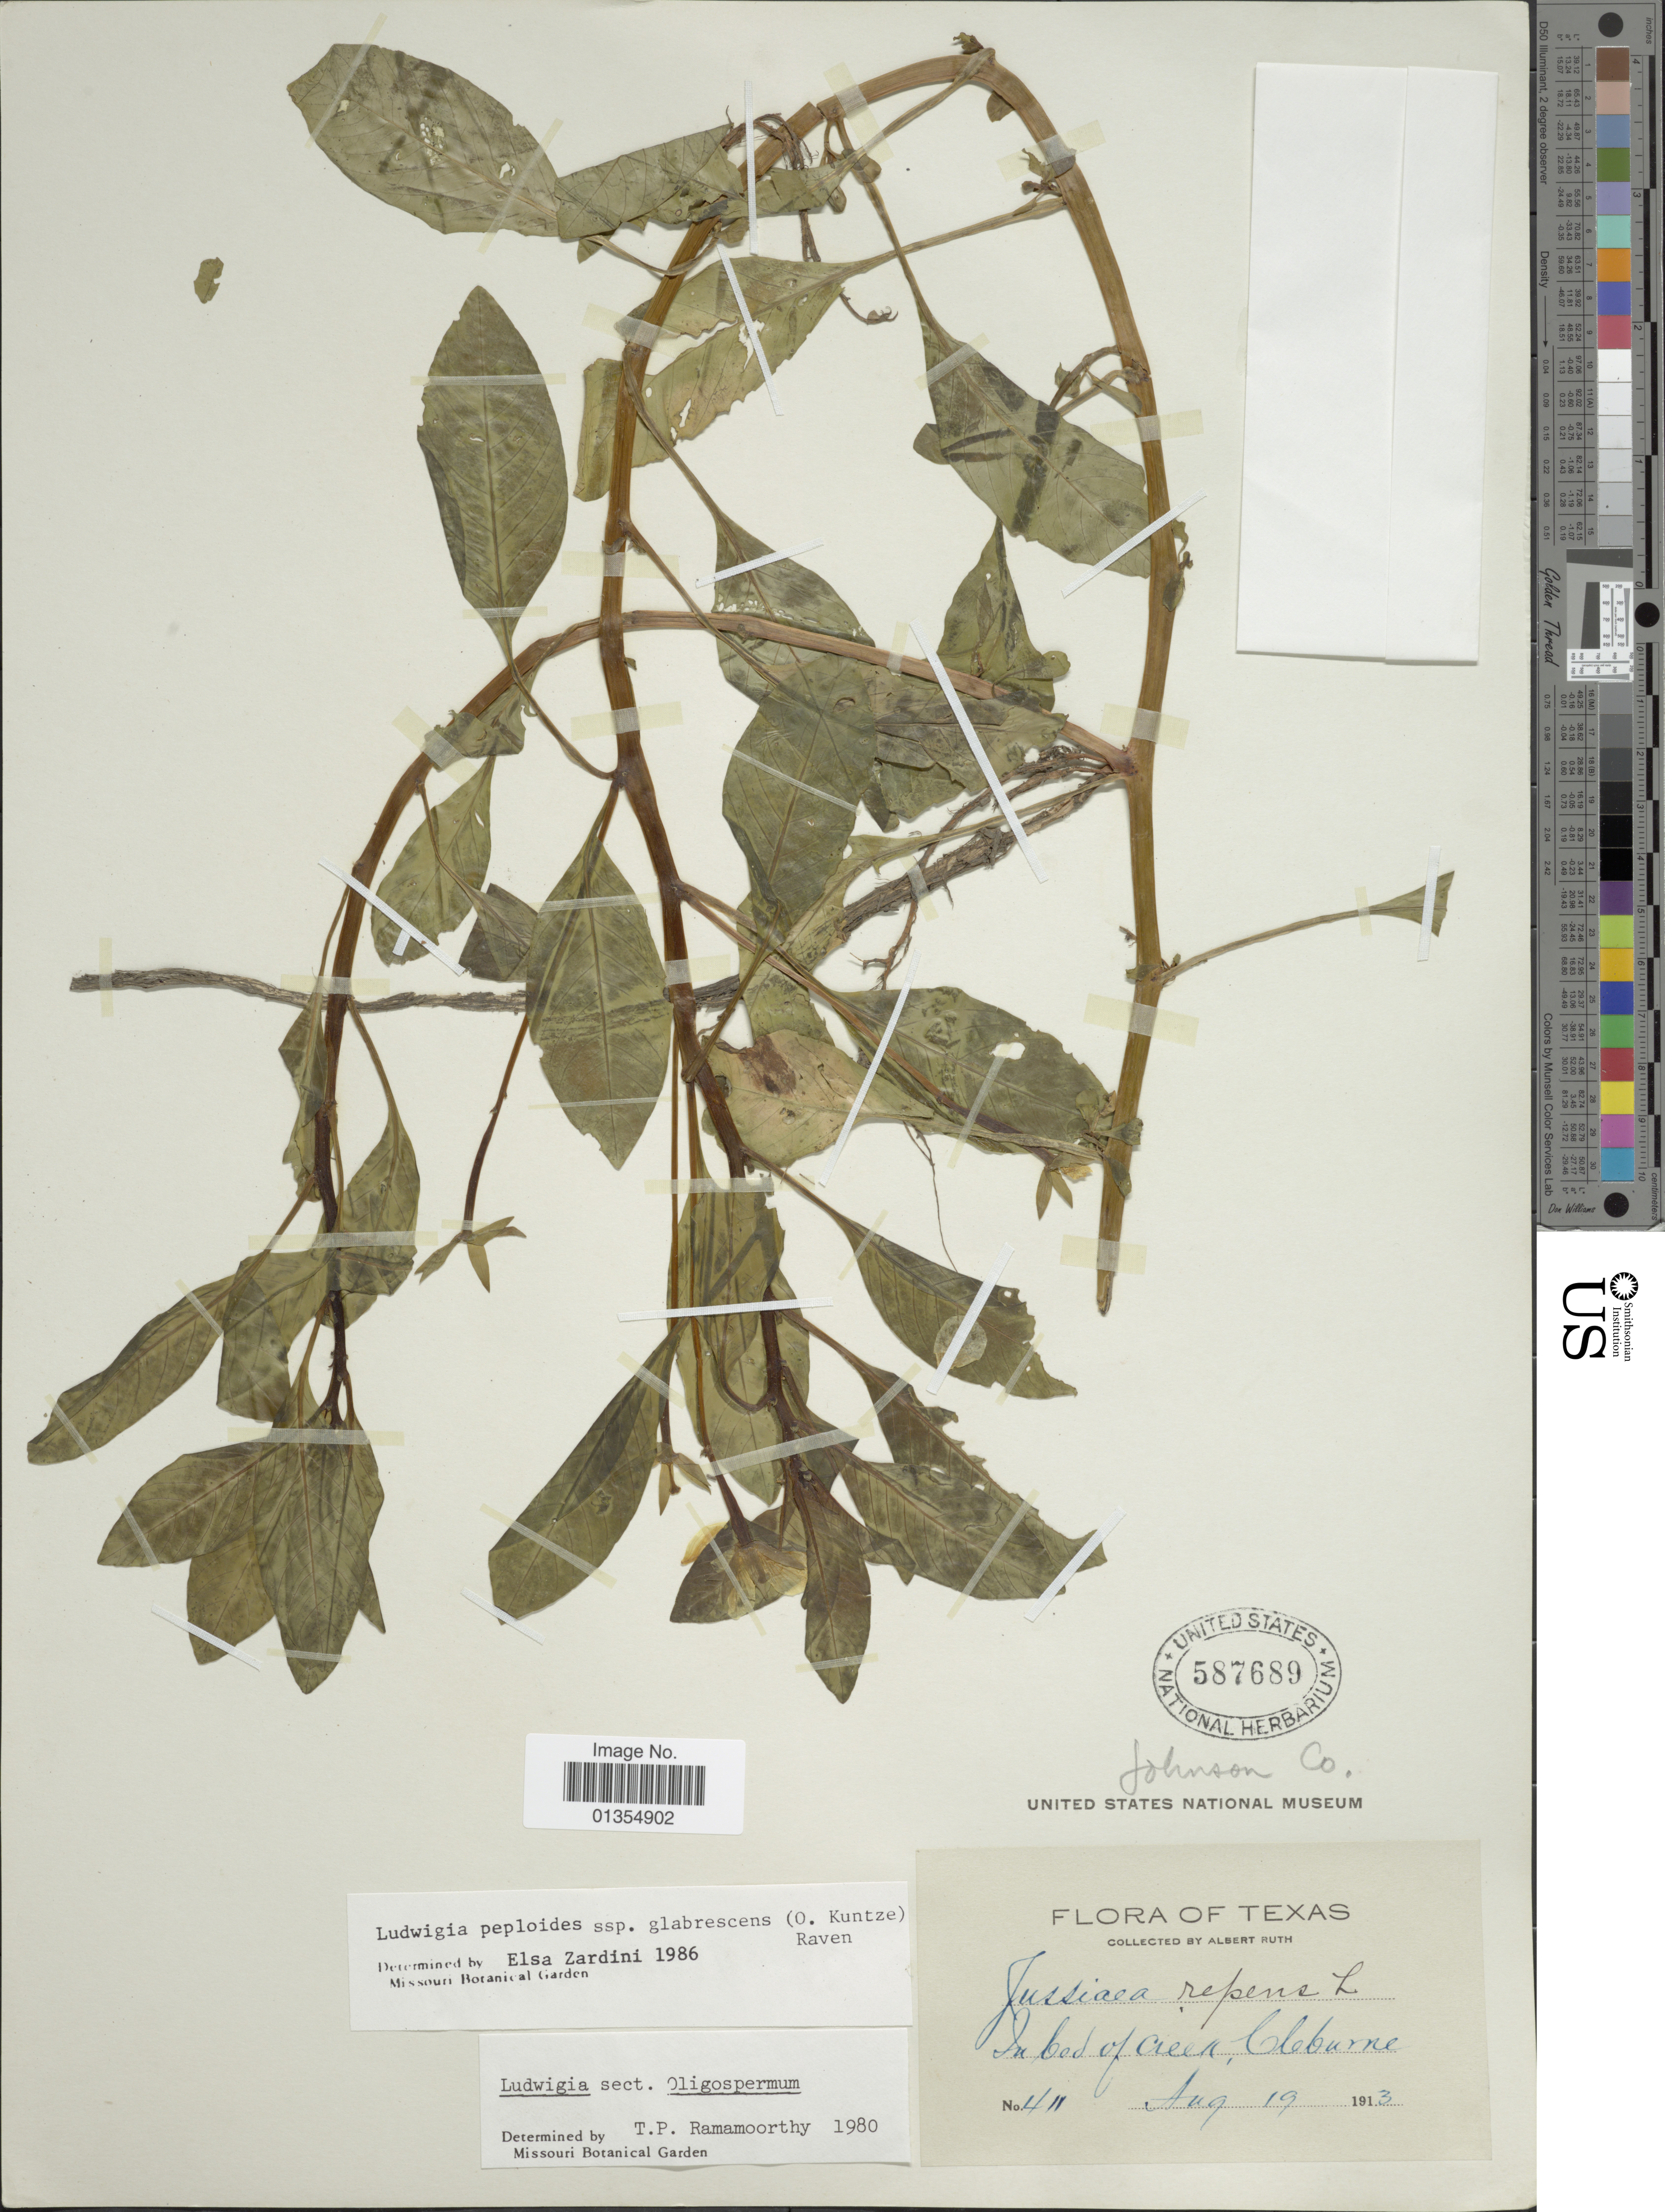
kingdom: Plantae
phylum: Tracheophyta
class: Magnoliopsida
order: Myrtales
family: Onagraceae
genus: Ludwigia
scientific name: Ludwigia peploides subsp. glabrescens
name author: (Kuntze) P.H. Raven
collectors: A. Ruth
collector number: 411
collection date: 1913-08-19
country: United States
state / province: Texas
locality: In bod of creek, Cleburne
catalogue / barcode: US 57689